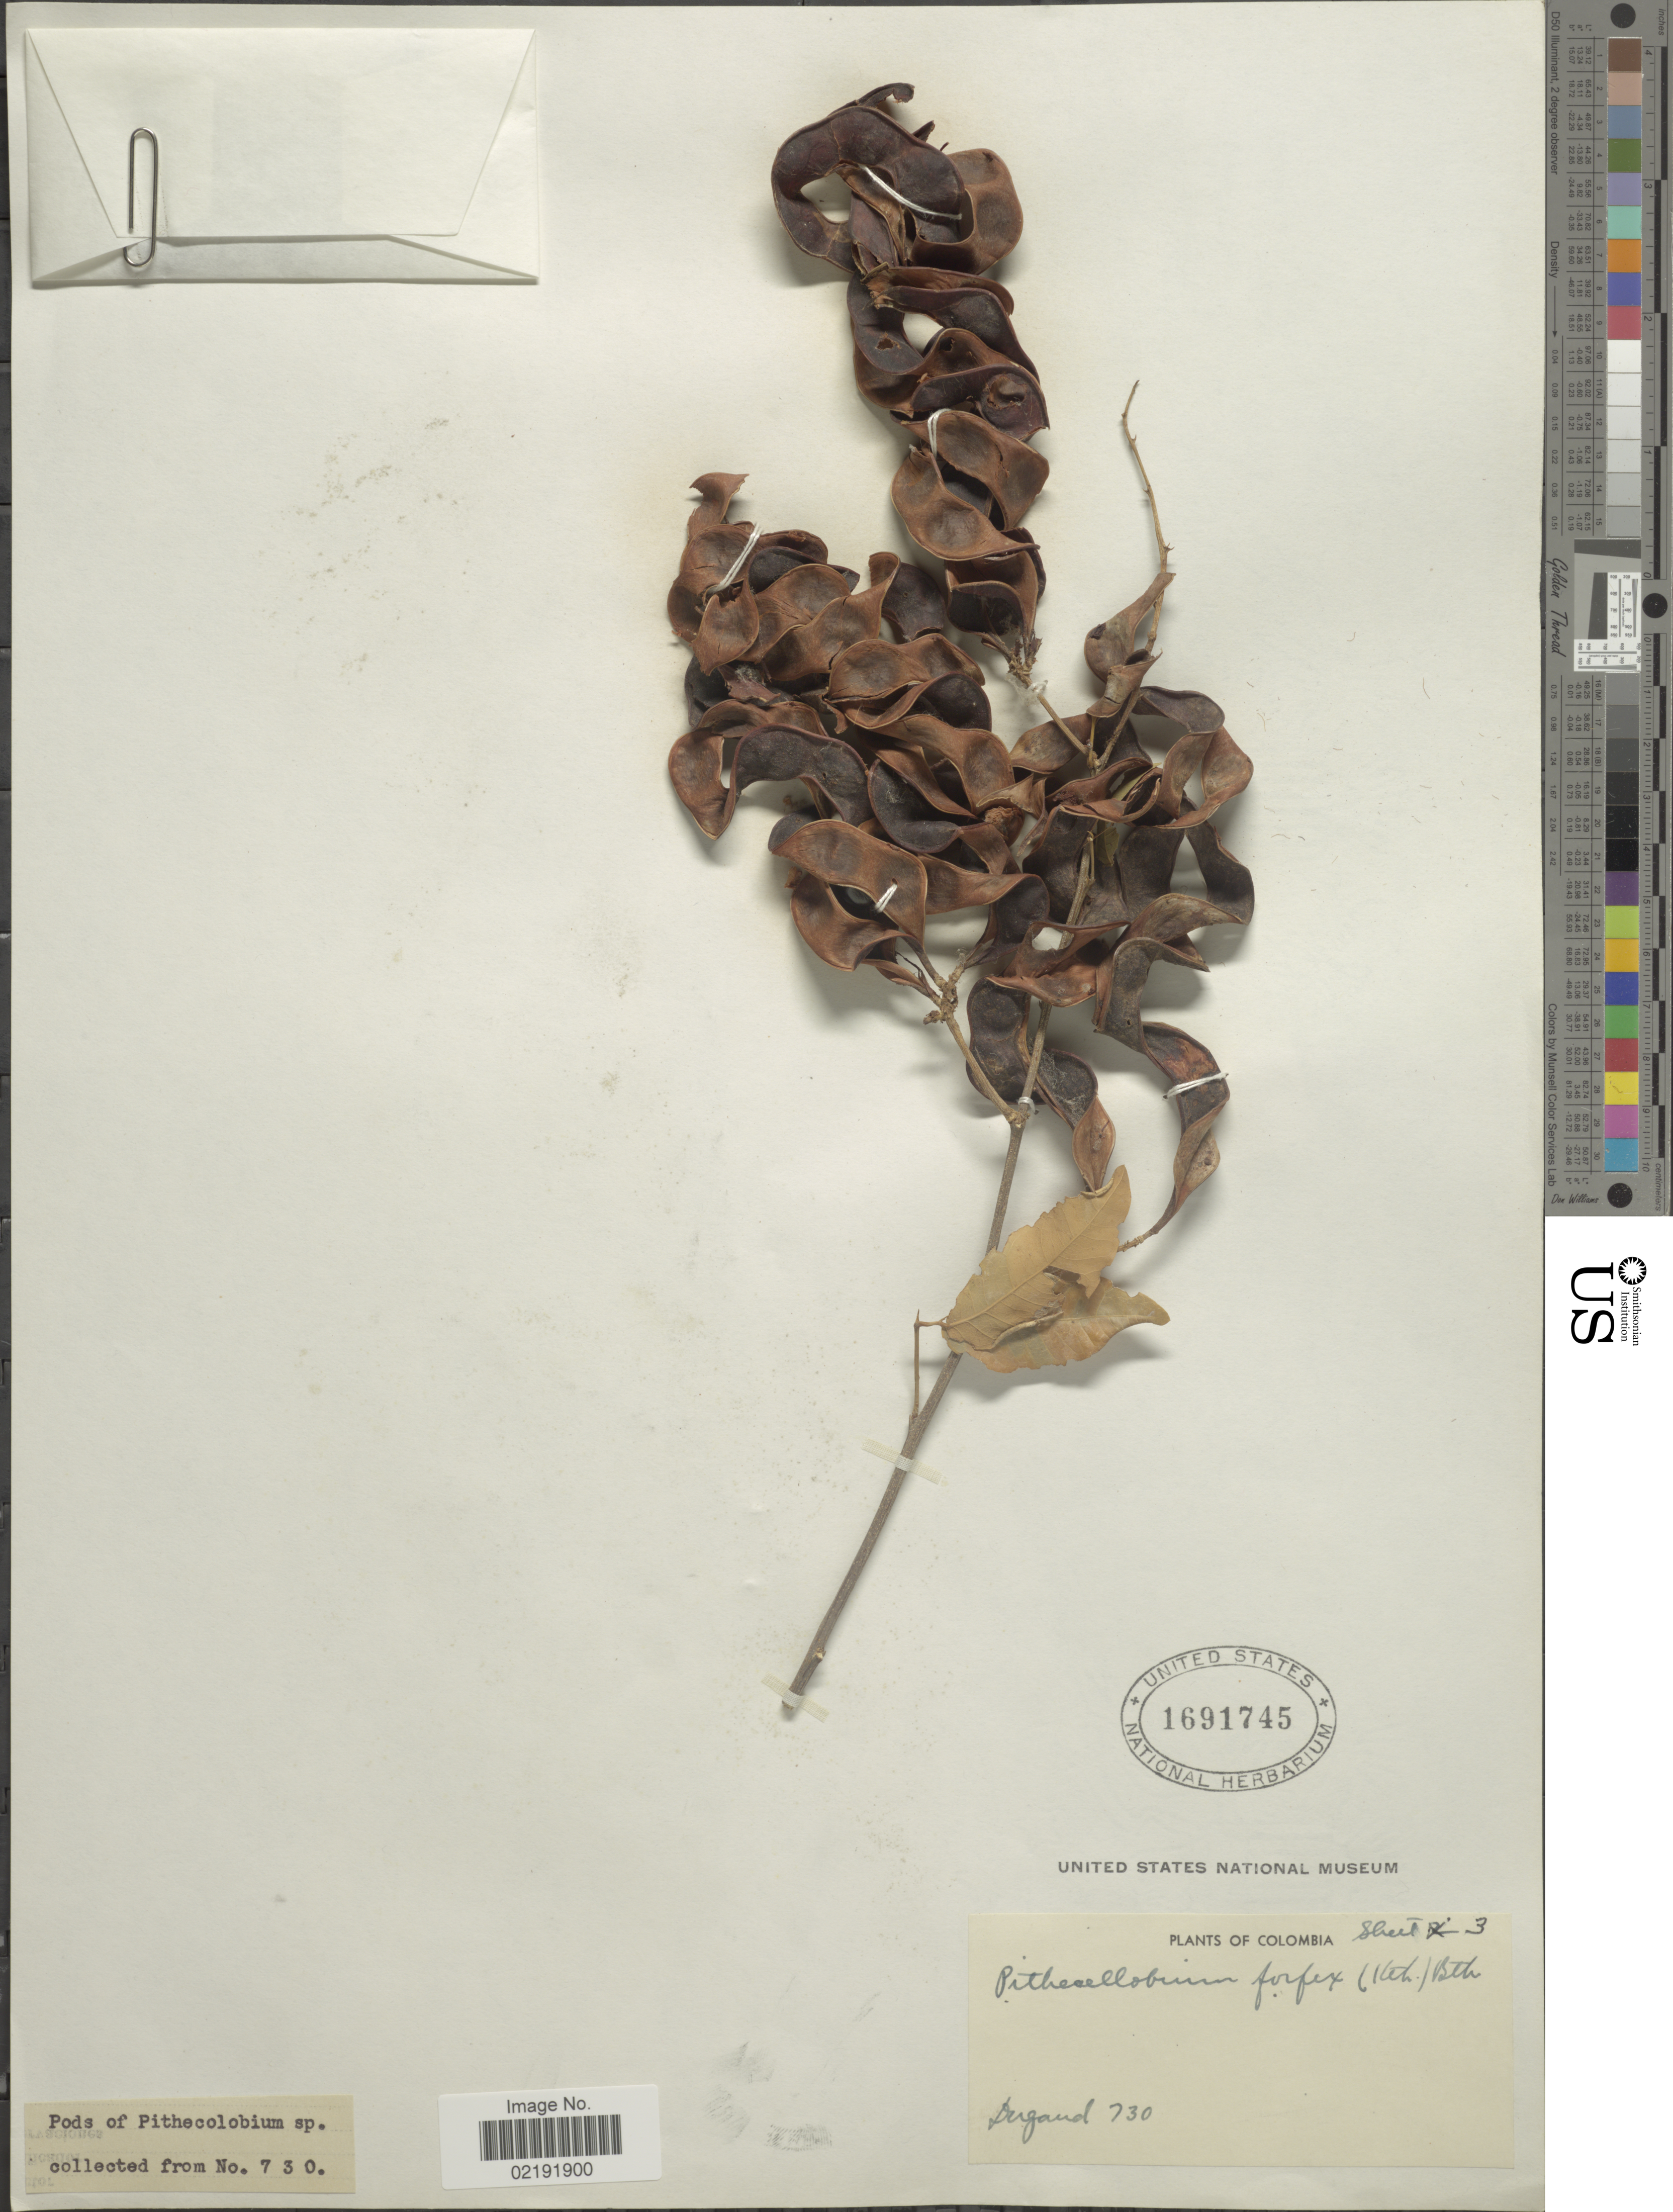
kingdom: Plantae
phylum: Tracheophyta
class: Magnoliopsida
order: Fabales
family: Fabaceae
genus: Pithecellobium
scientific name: Pithecellobium roseum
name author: (Vahl) Barneby & J.W. Grimes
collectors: Dugand, --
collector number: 730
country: Colombia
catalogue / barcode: US 1691745